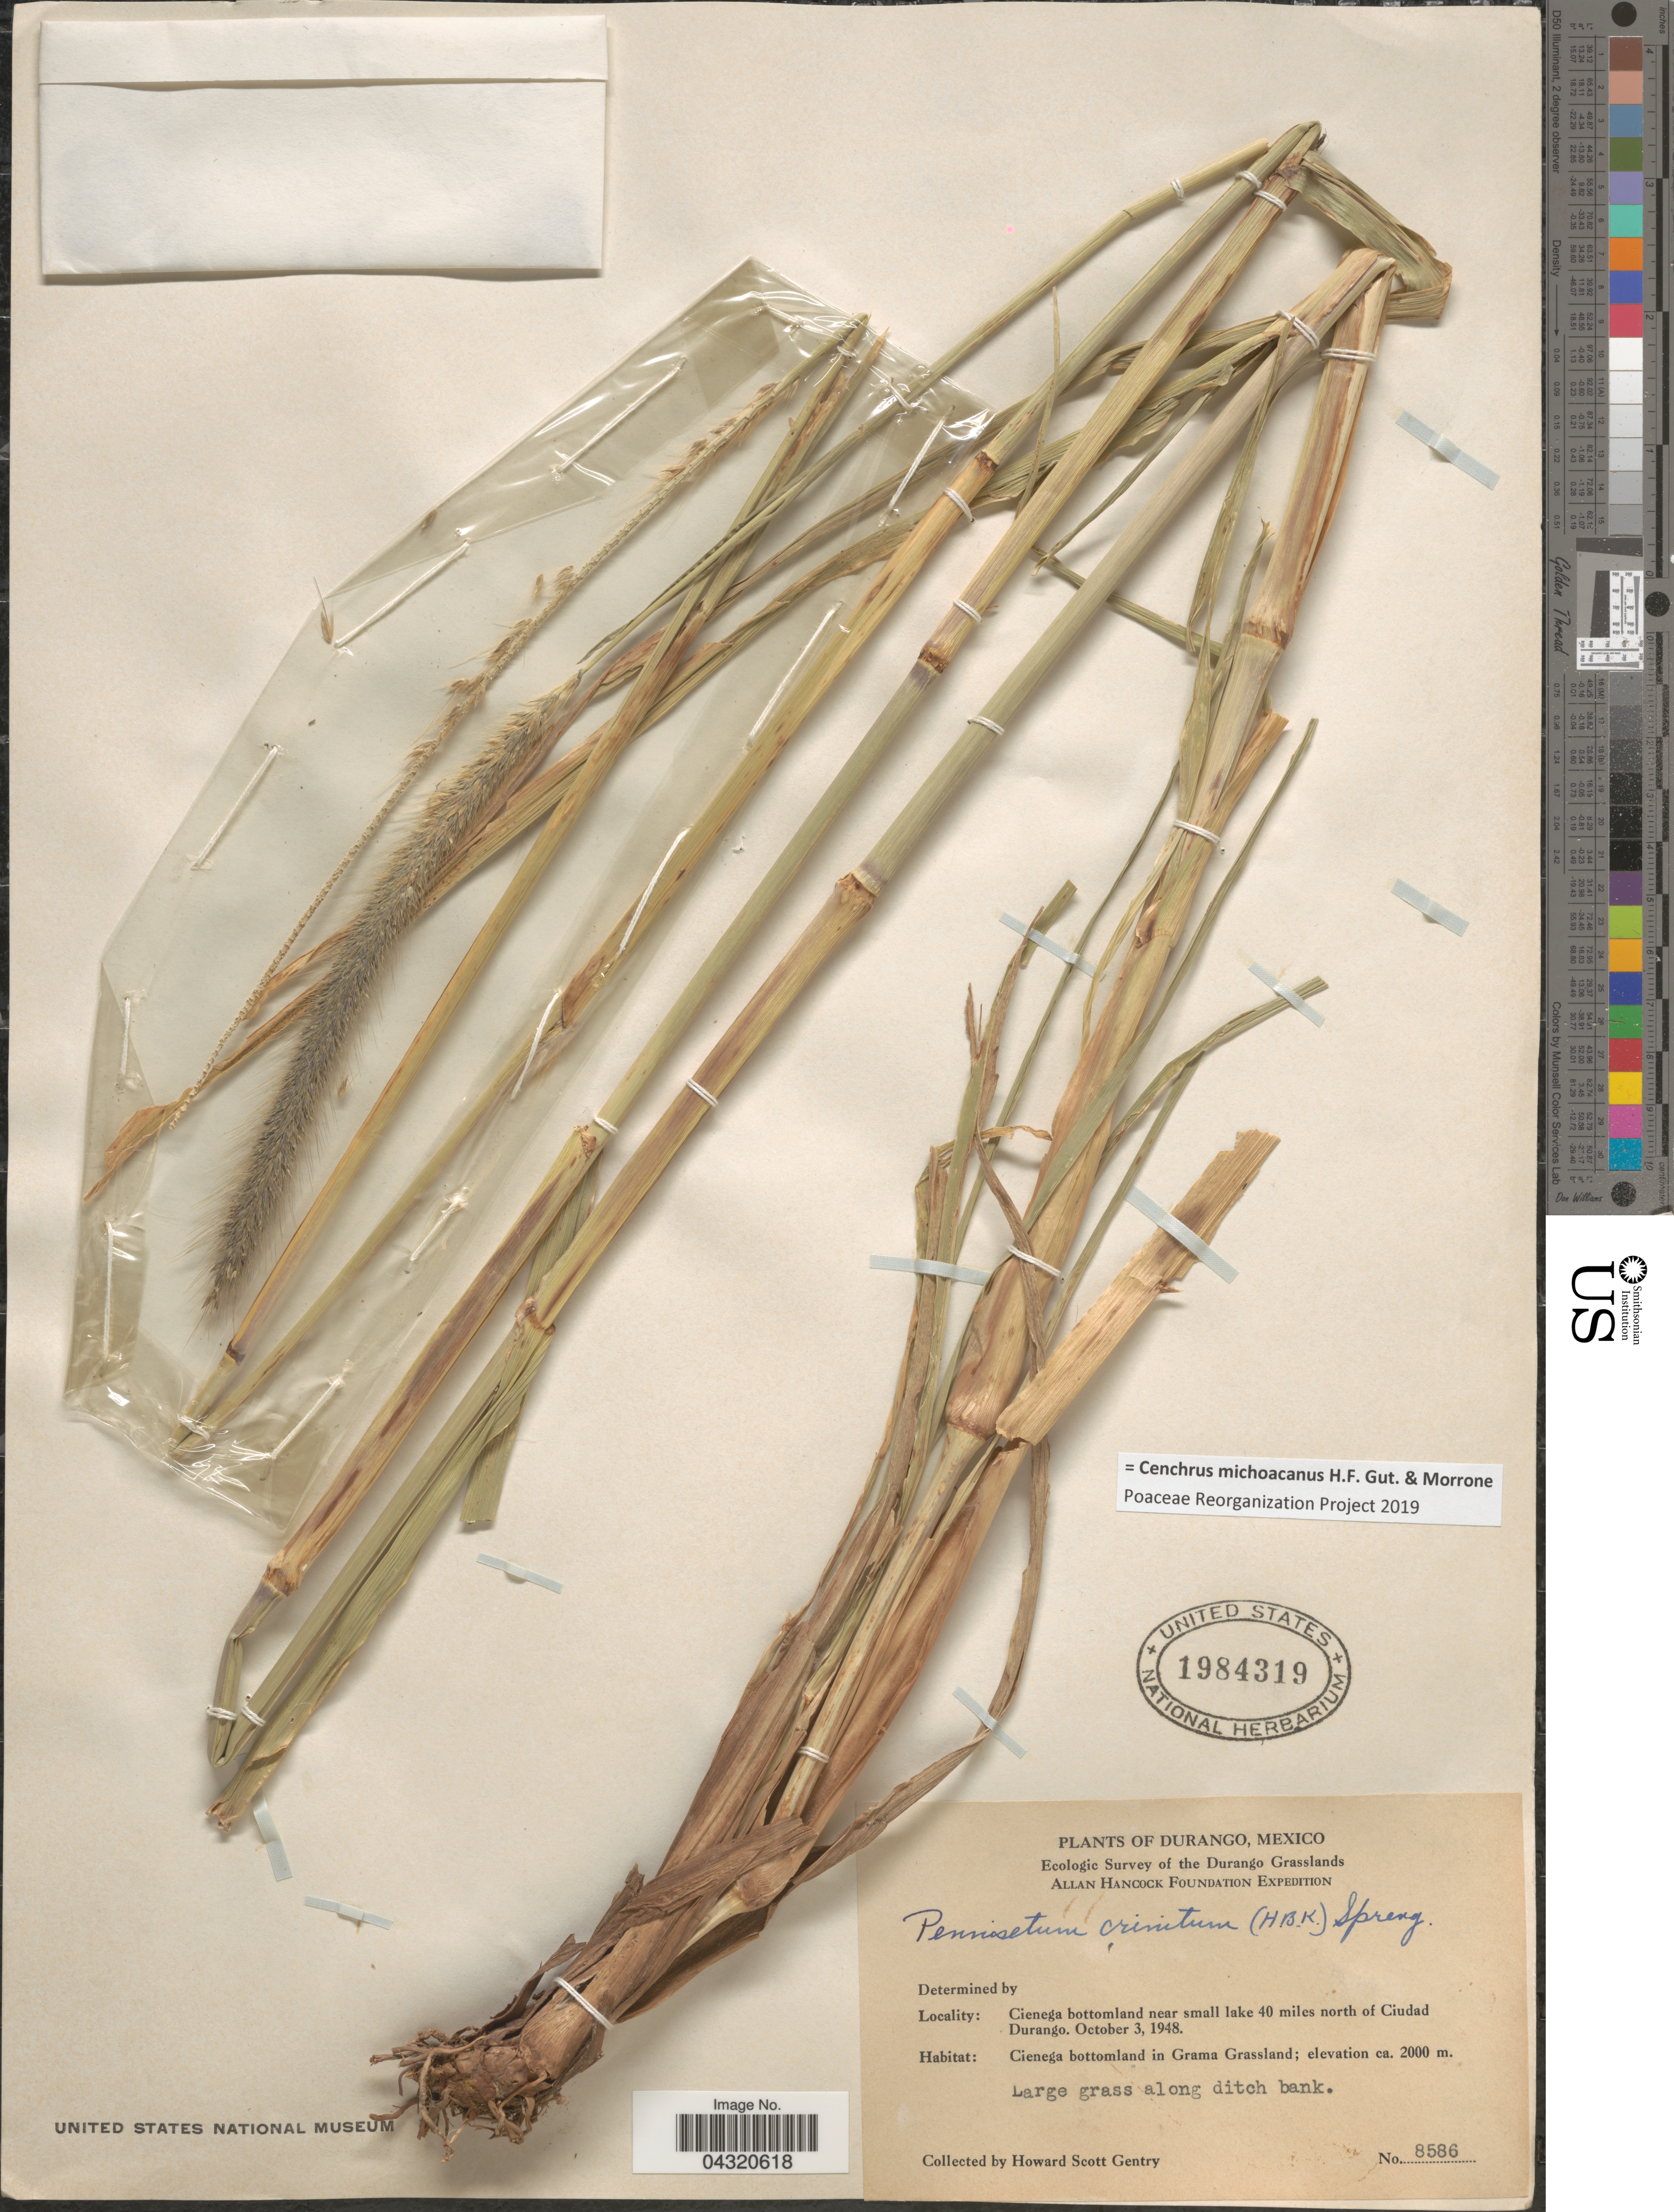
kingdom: Plantae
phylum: Tracheophyta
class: Liliopsida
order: Poales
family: Poaceae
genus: Cenchrus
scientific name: Cenchrus michoacanus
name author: H.F. Gut. & Morrone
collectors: H. S. Gentry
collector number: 8586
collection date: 1948-10-03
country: Mexico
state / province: Durango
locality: Ecologic Survey of the Durango Grassland. Allan Hancock Foundation Expedition. Cienega bottomland near small lake 40 miles north of Ciudad Durango.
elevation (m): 2000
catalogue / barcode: US 1984319